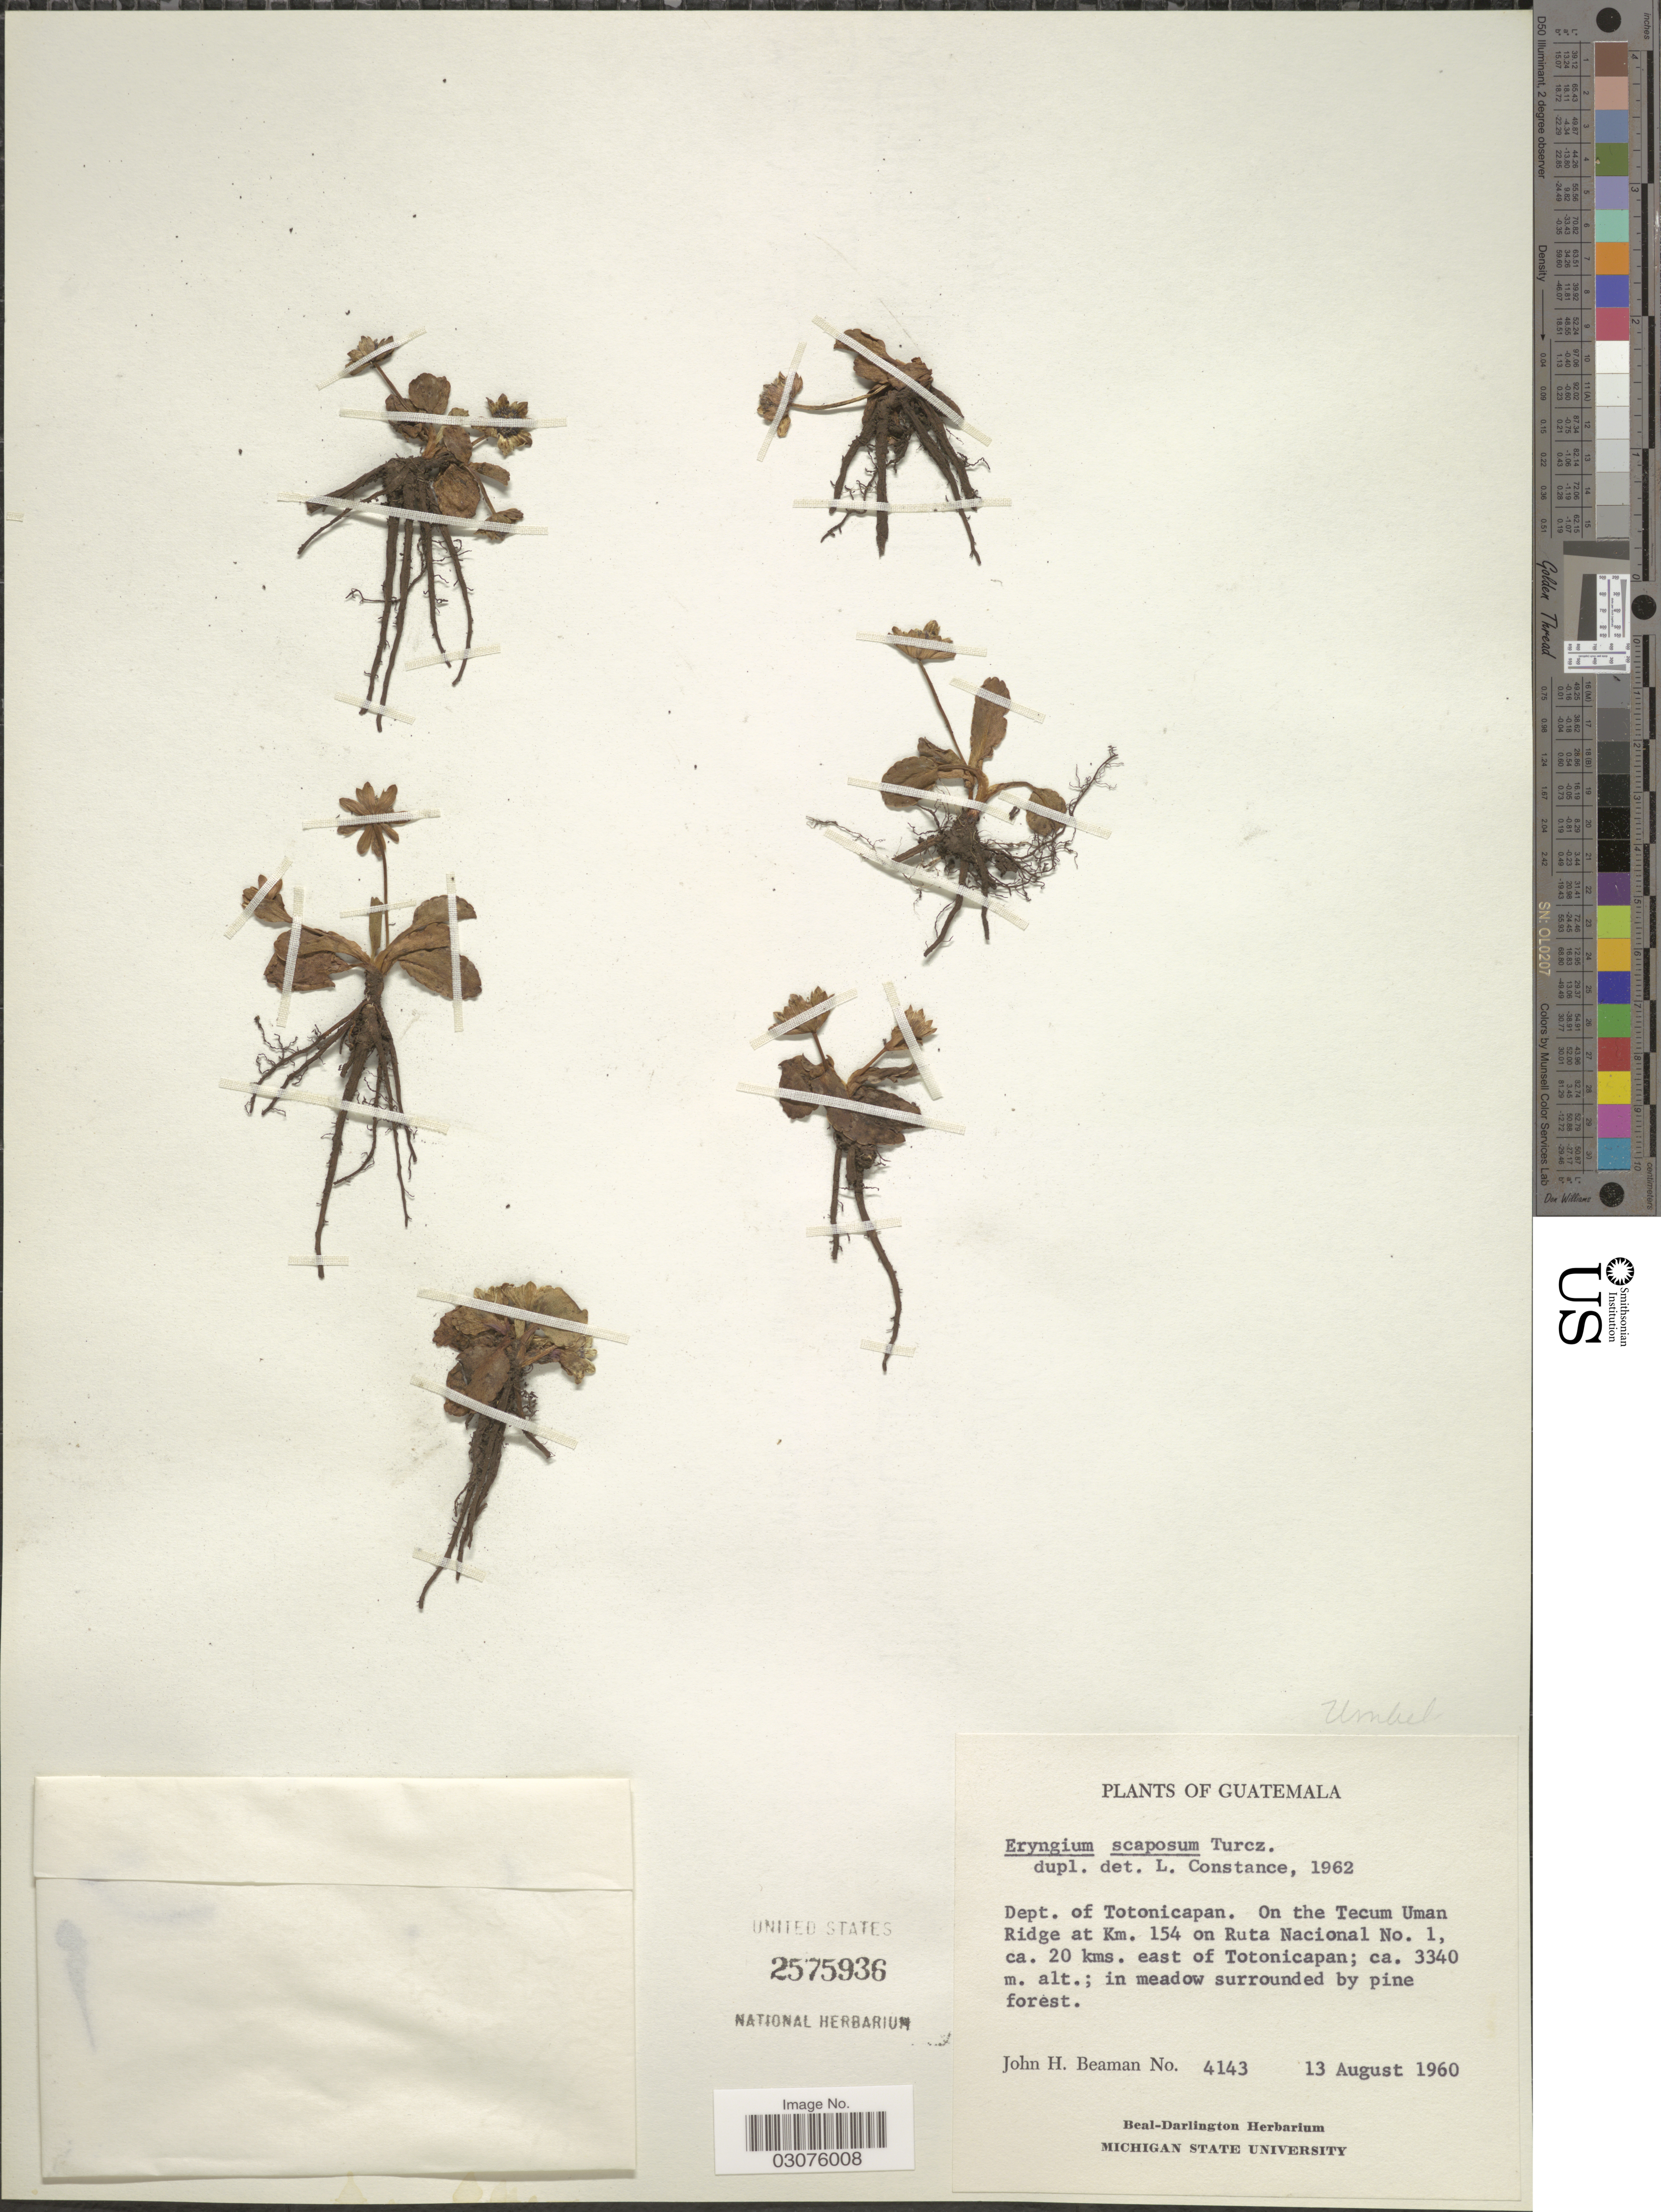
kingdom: Plantae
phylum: Tracheophyta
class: Magnoliopsida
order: Apiales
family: Apiaceae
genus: Eryngium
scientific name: Eryngium scaposum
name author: Turcz.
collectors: J. H. Beaman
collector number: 4143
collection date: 1960-08-13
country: Guatemala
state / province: Totonicapan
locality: Dept. of Totonicapan. On the Tecum Uman Ridge at Km. 154 on Ruta Nacional No. 1, ca. 20 kms. east of Totonicapan.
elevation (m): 3340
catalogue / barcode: US 2575936